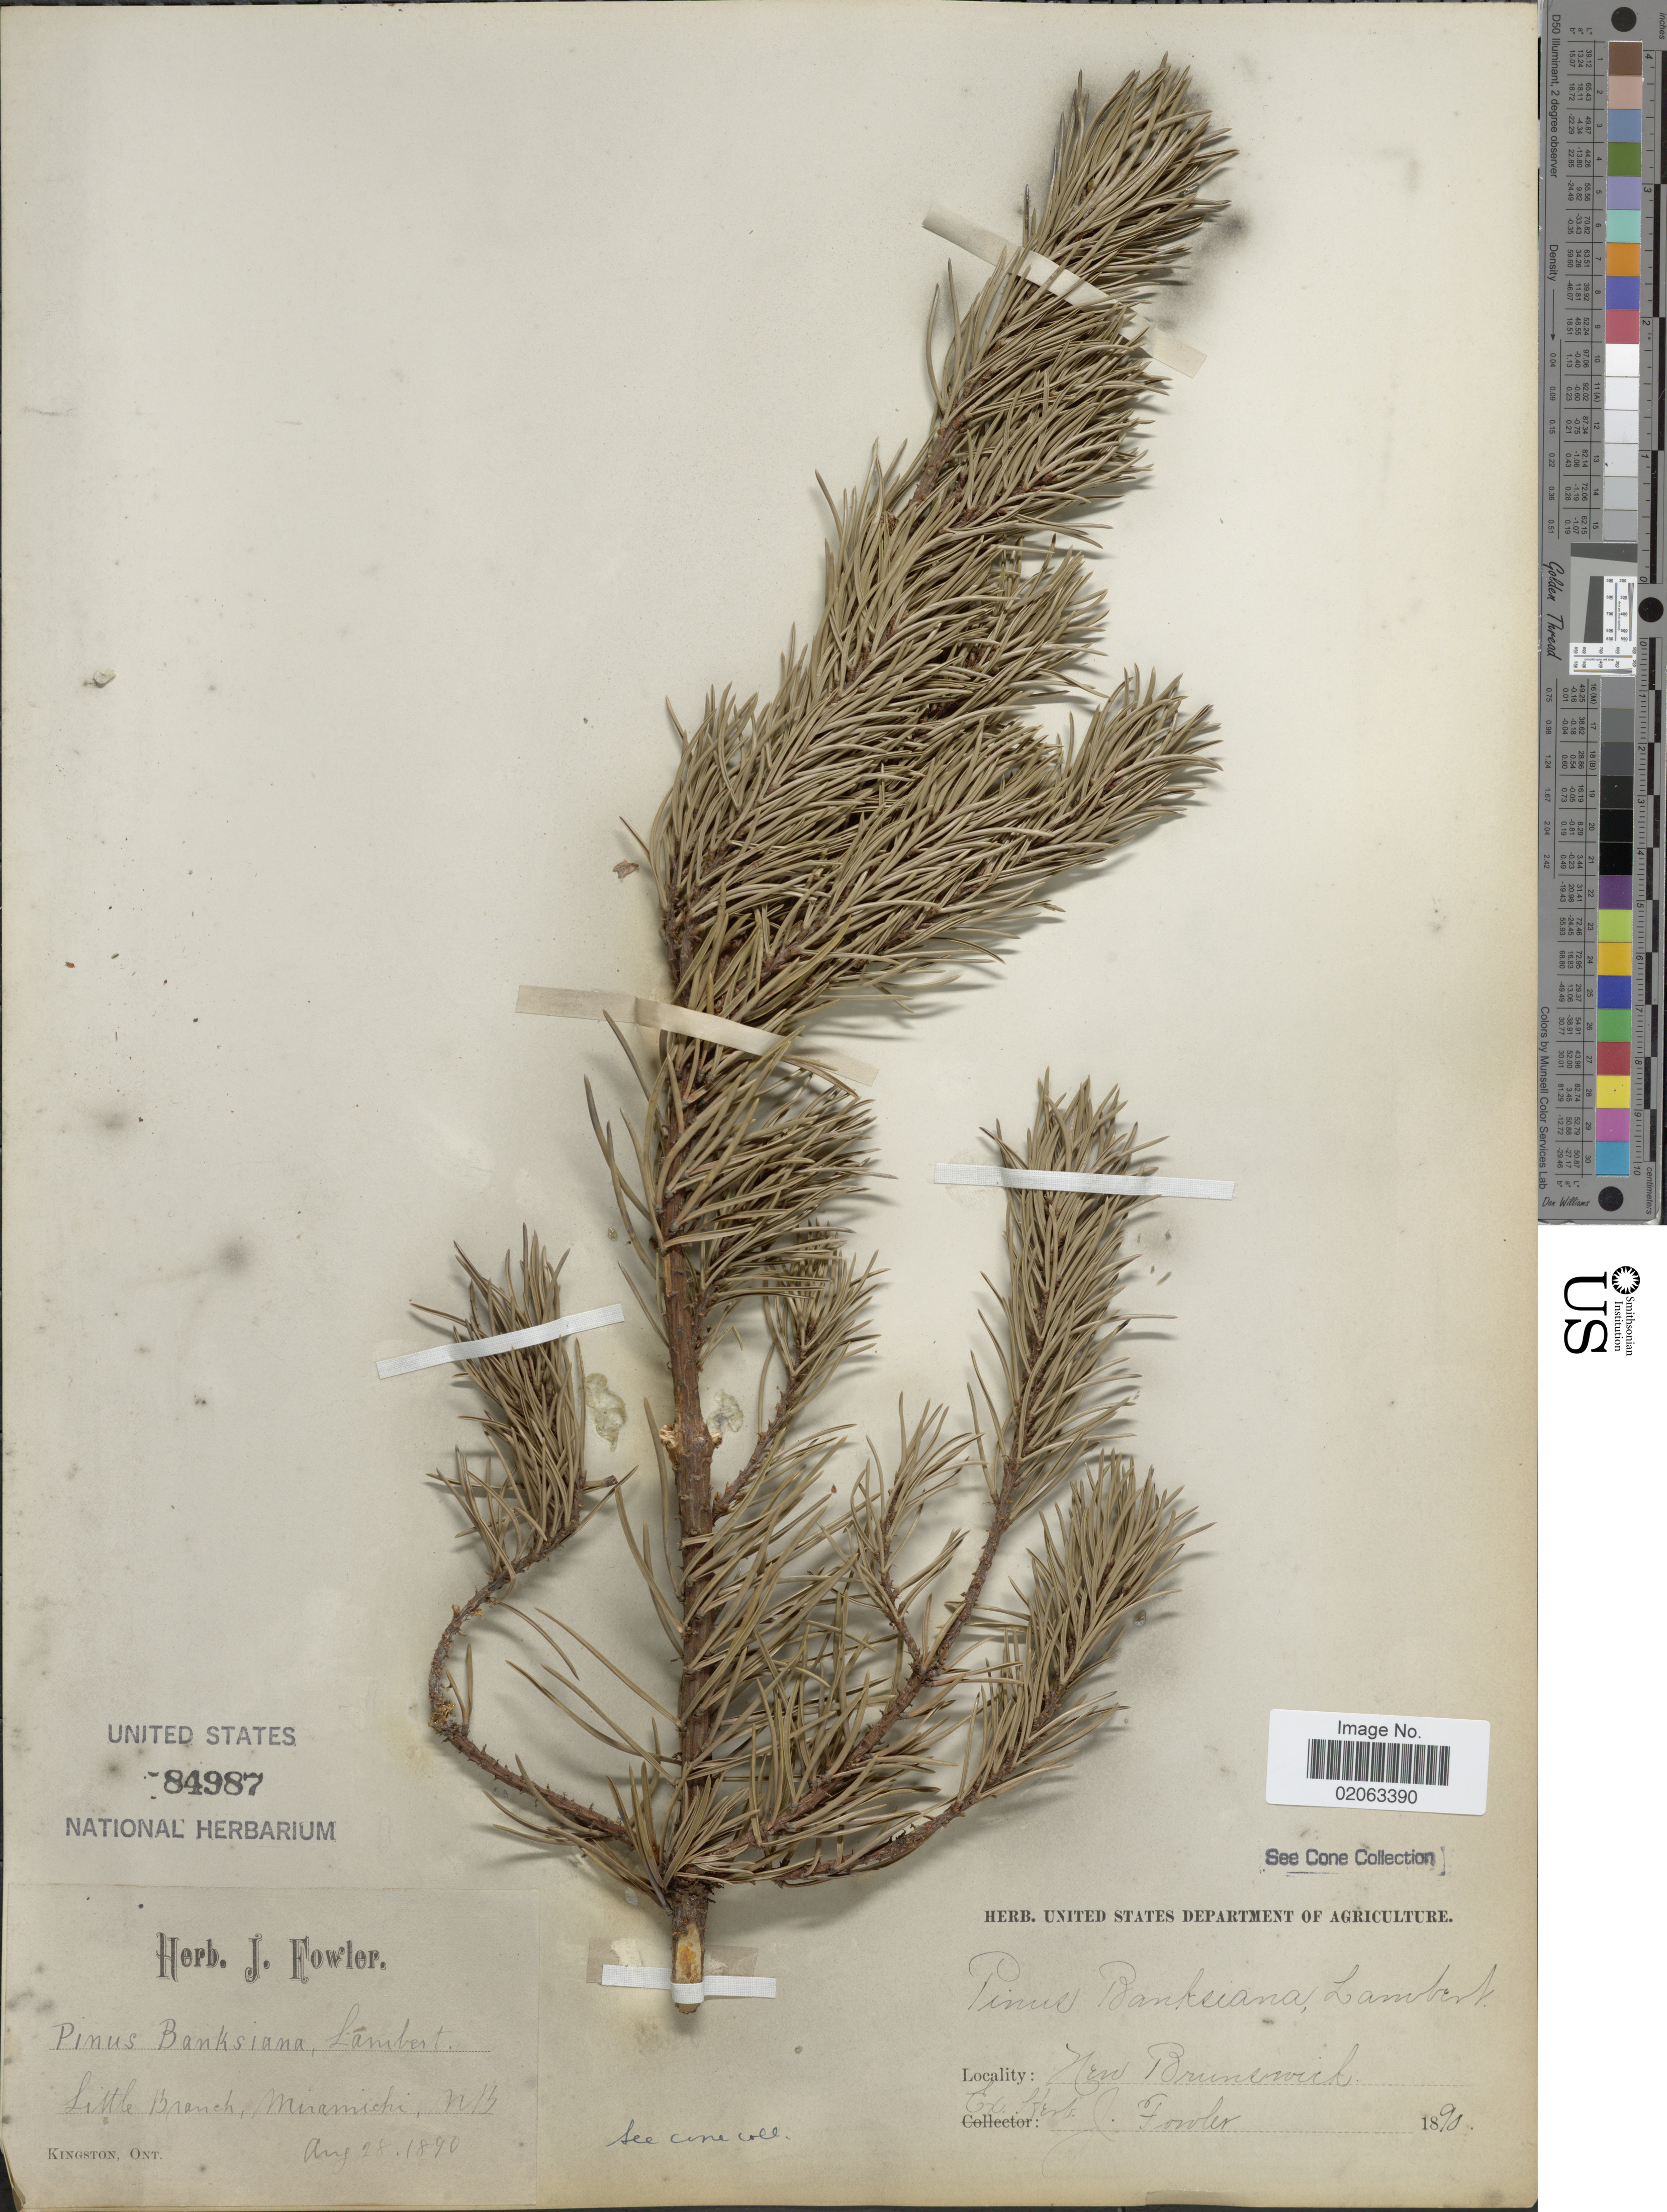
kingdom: Plantae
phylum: Tracheophyta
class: Pinopsida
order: Pinales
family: Pinaceae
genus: Pinus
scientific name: Pinus banksiana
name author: Lamb.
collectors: ex herb. J. Fowler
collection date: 1890-08-28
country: Canada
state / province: New Brunswick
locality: Little Branch, Miramichi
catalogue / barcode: US 84987